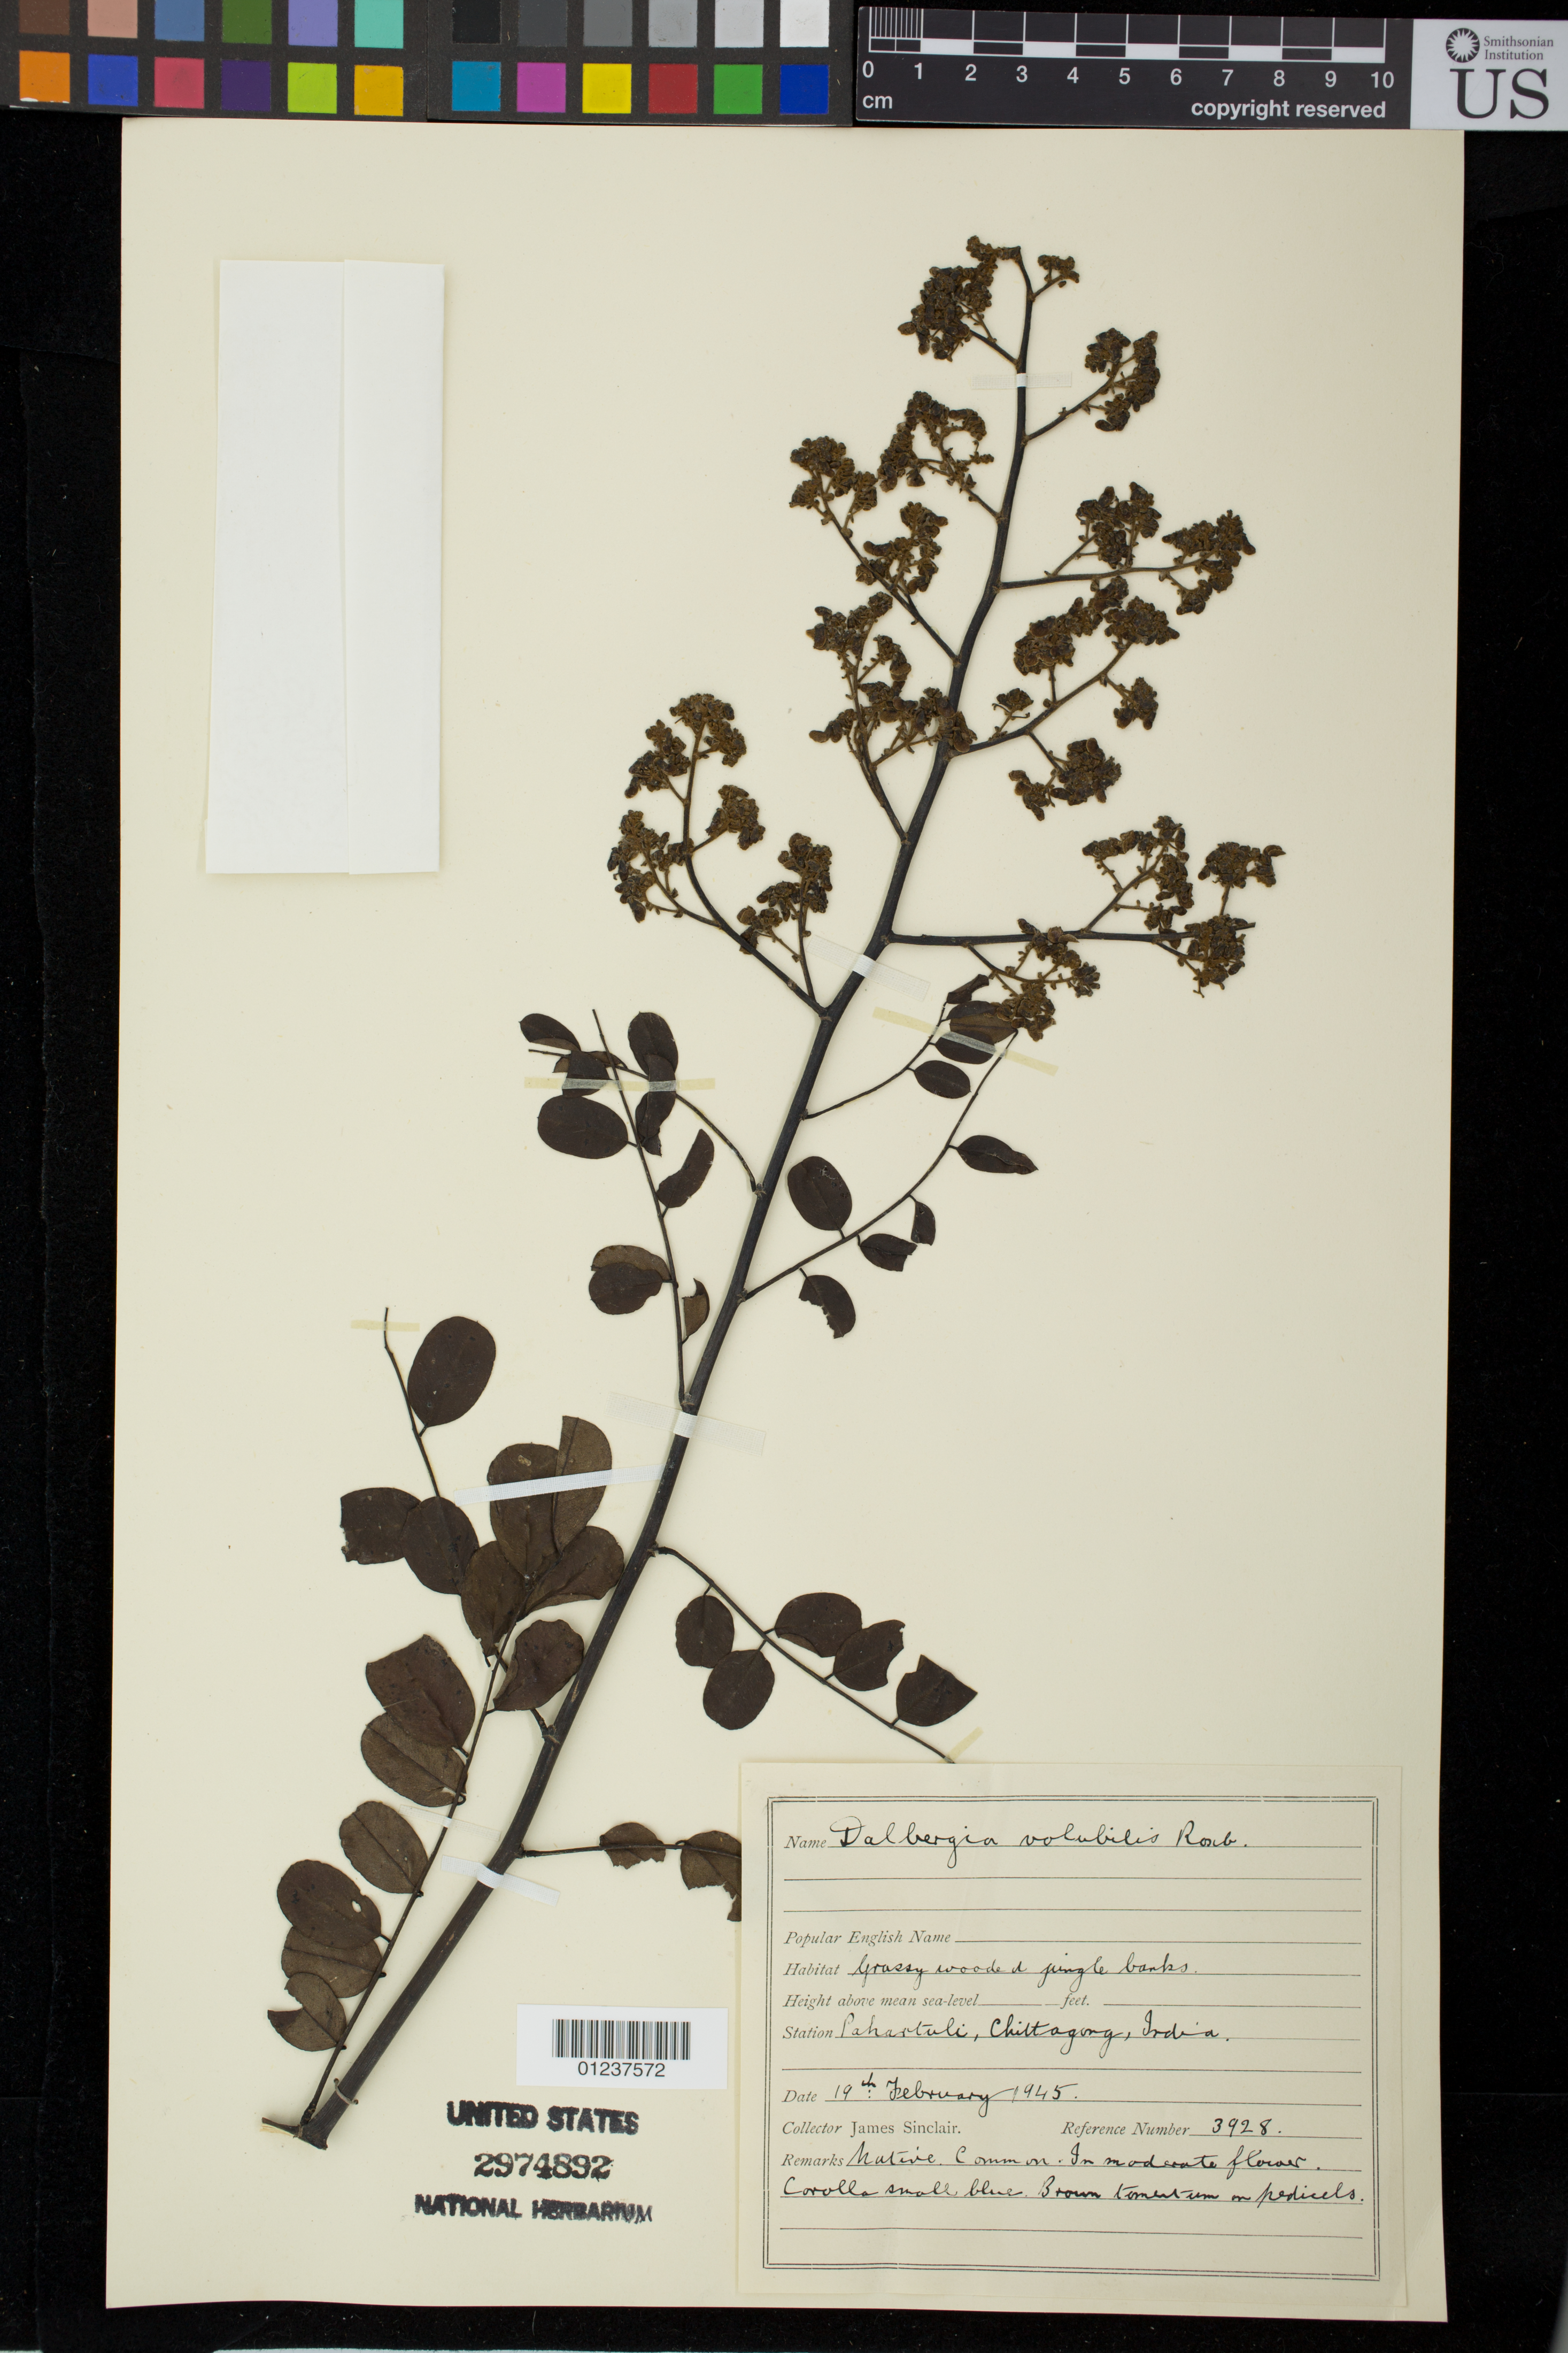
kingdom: Plantae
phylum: Tracheophyta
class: Magnoliopsida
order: Fabales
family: Fabaceae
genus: Dalbergia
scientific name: Dalbergia volubilis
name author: Roxb.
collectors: J. Sinclair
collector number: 3928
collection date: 1945-02-19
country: Bangladesh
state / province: Chittagong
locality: Pahartuli, Chiltagong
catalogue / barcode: US 2974892